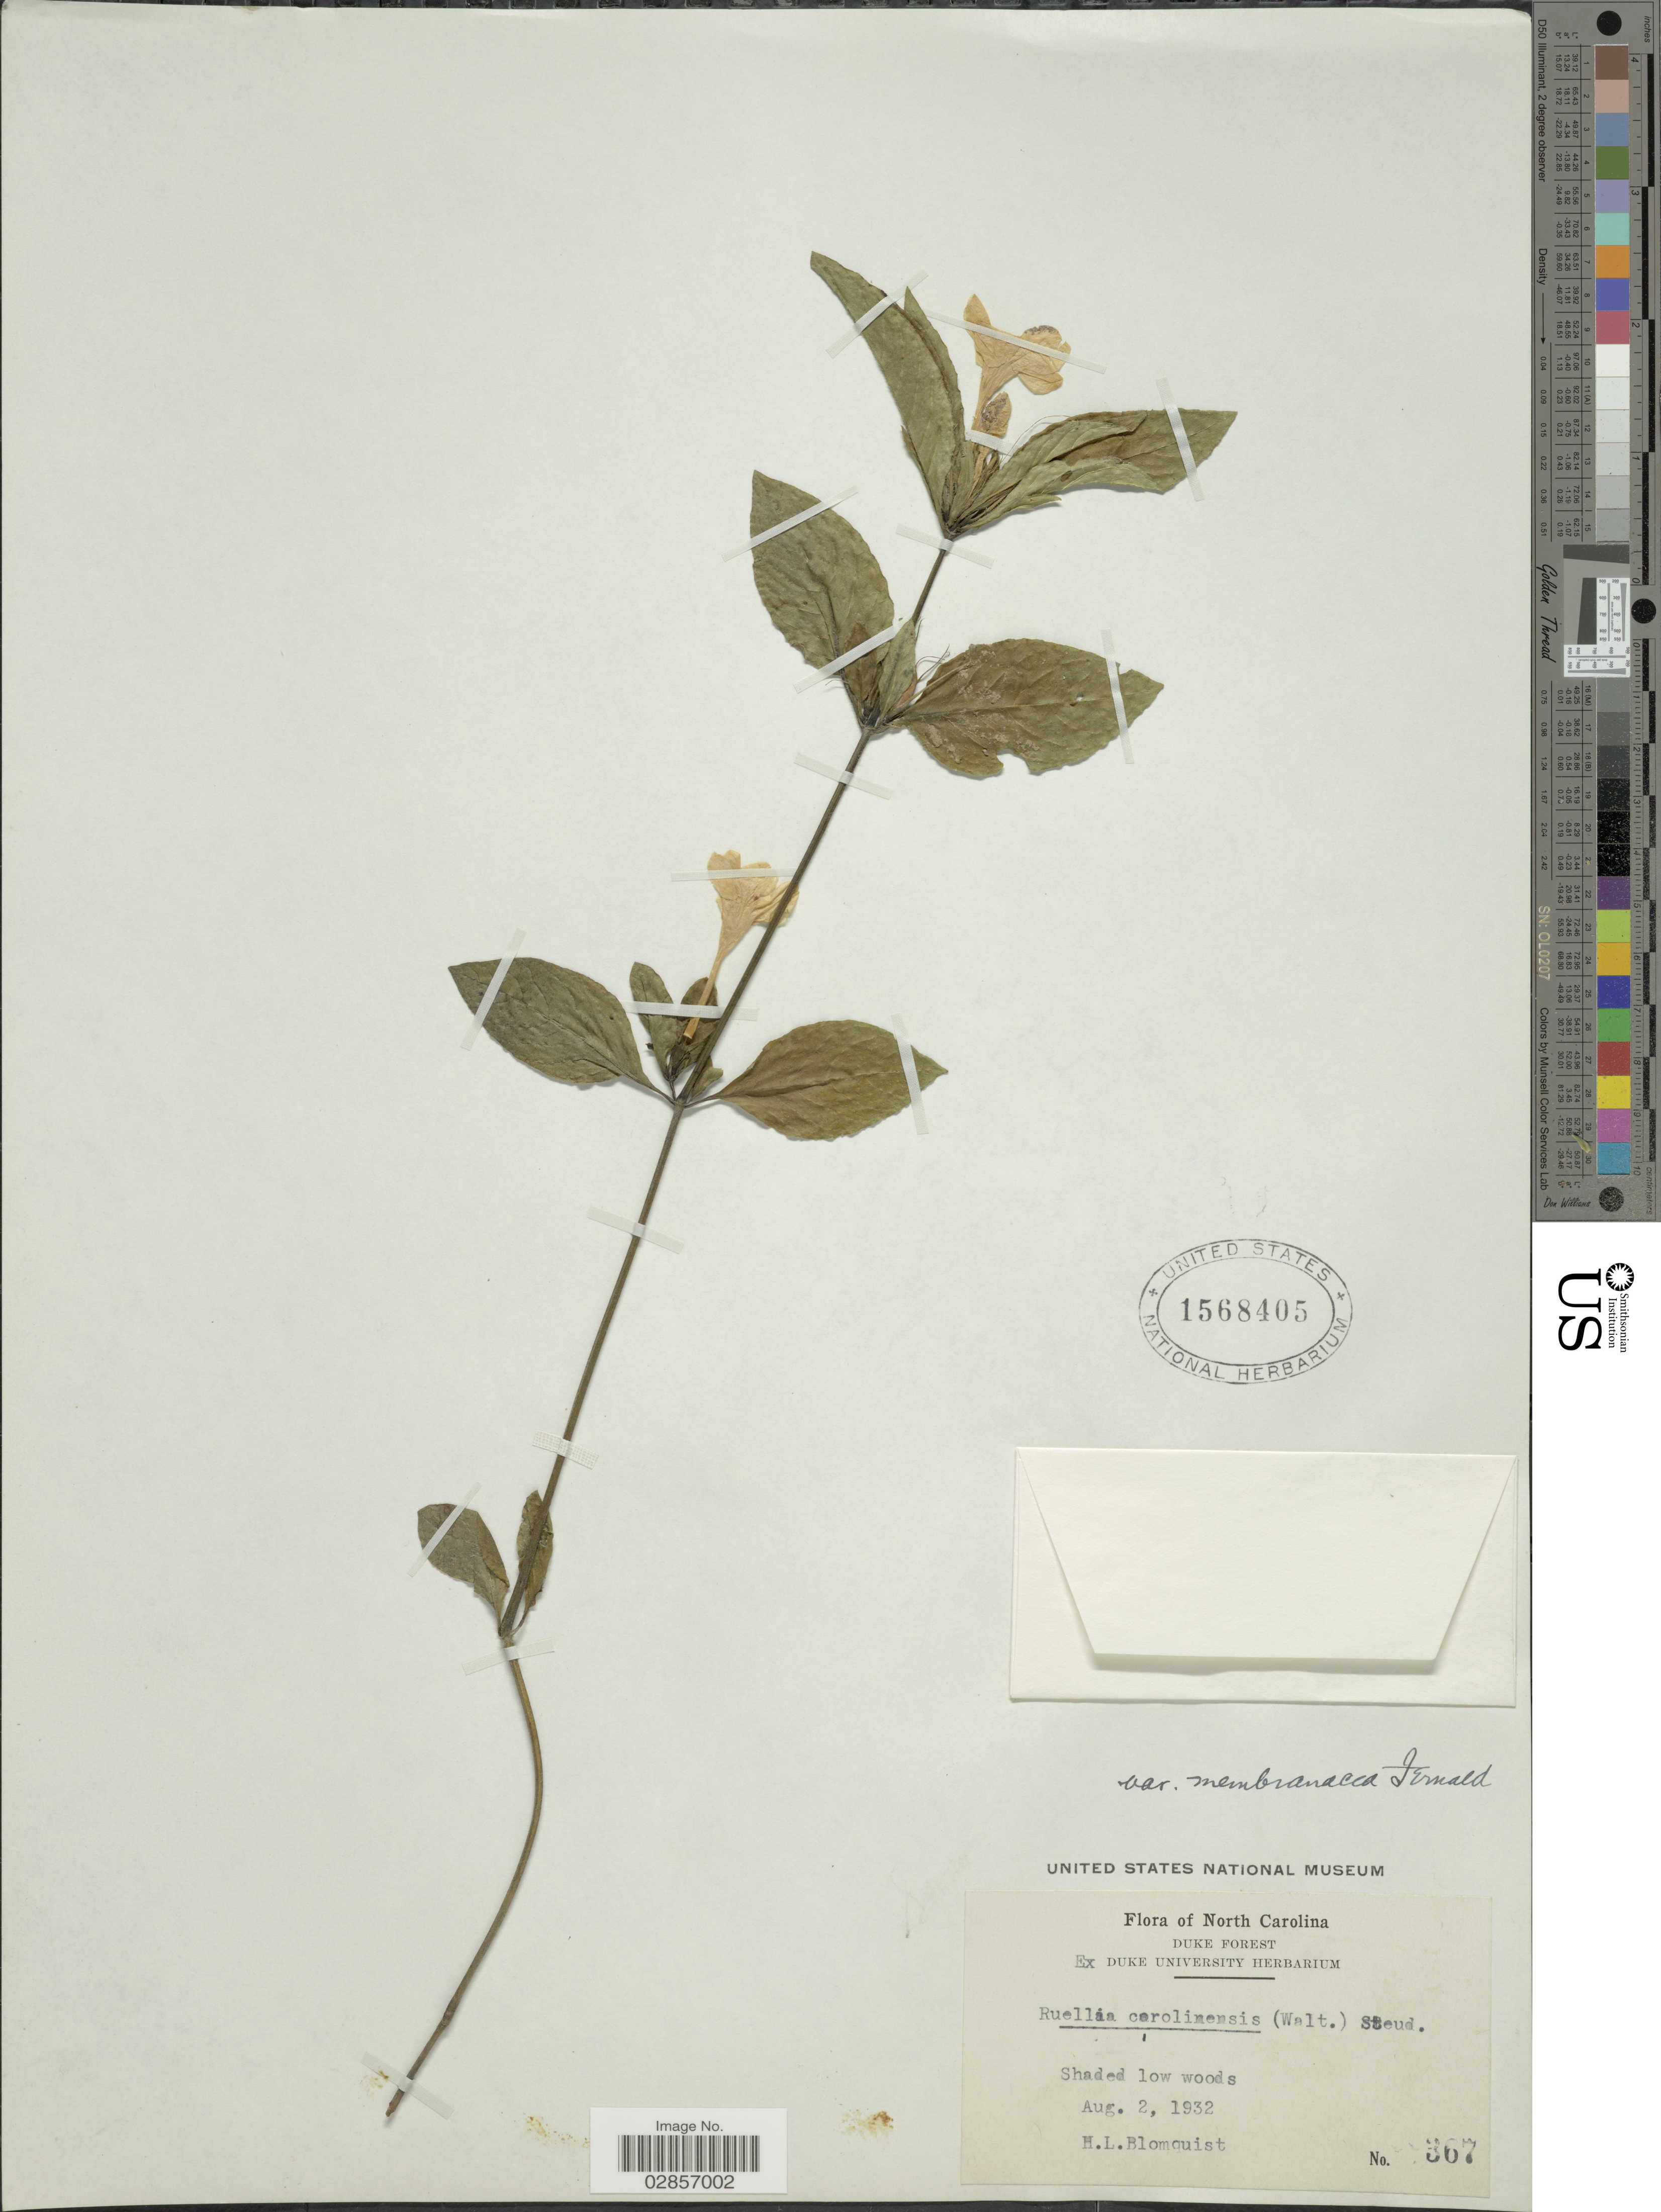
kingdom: Plantae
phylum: Tracheophyta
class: Magnoliopsida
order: Lamiales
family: Acanthaceae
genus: Ruellia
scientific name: Ruellia caroliniensis var. membranacea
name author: Fernald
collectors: H. Blomquist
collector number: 367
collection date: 1932-08-02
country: United States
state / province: North Carolina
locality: Shaded low woods.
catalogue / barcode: US 1568405